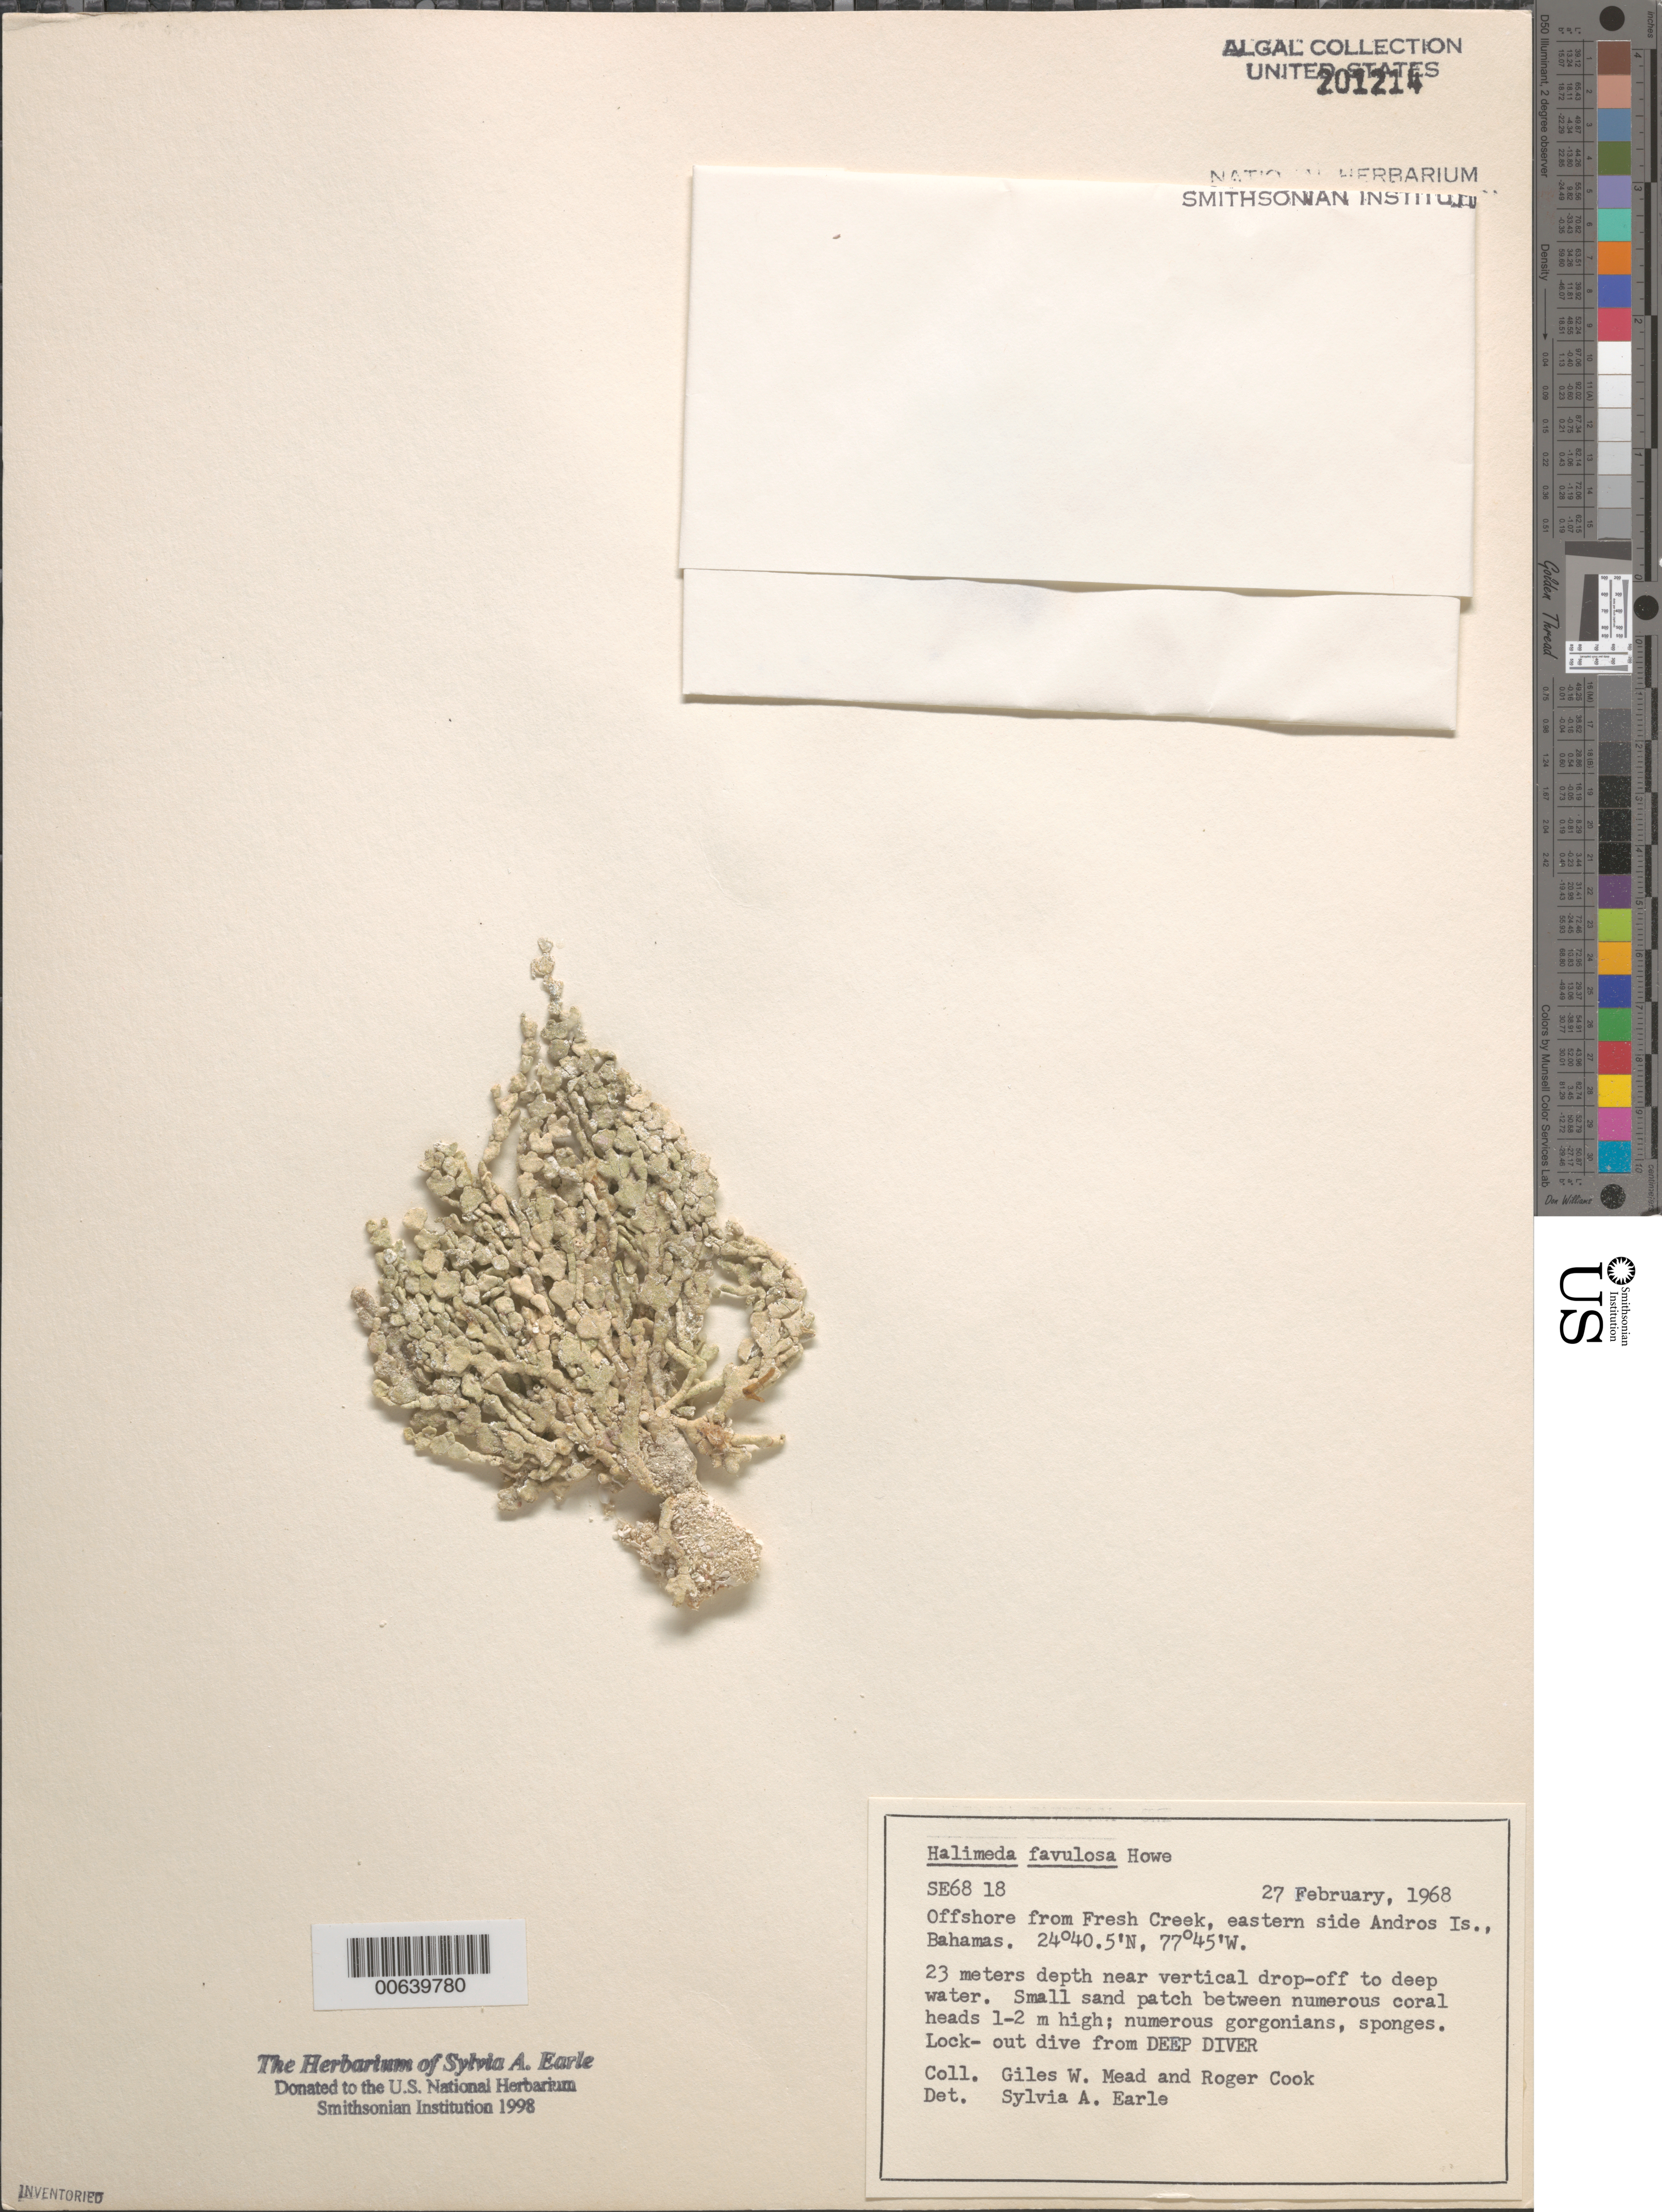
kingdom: Plantae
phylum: Chlorophyta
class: Ulvophyceae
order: Bryopsidales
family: Halimedaceae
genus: Halimeda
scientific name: Halimeda favulosa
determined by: Earle, S. A.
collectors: G. W. Mead & R. Cook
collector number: Se 6818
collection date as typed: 27 Feb 1968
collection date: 1968-02-27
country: Bahamas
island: Andros Island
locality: Off Fresh Creek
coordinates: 24 40.5' N, 77 45' W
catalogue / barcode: US 201214